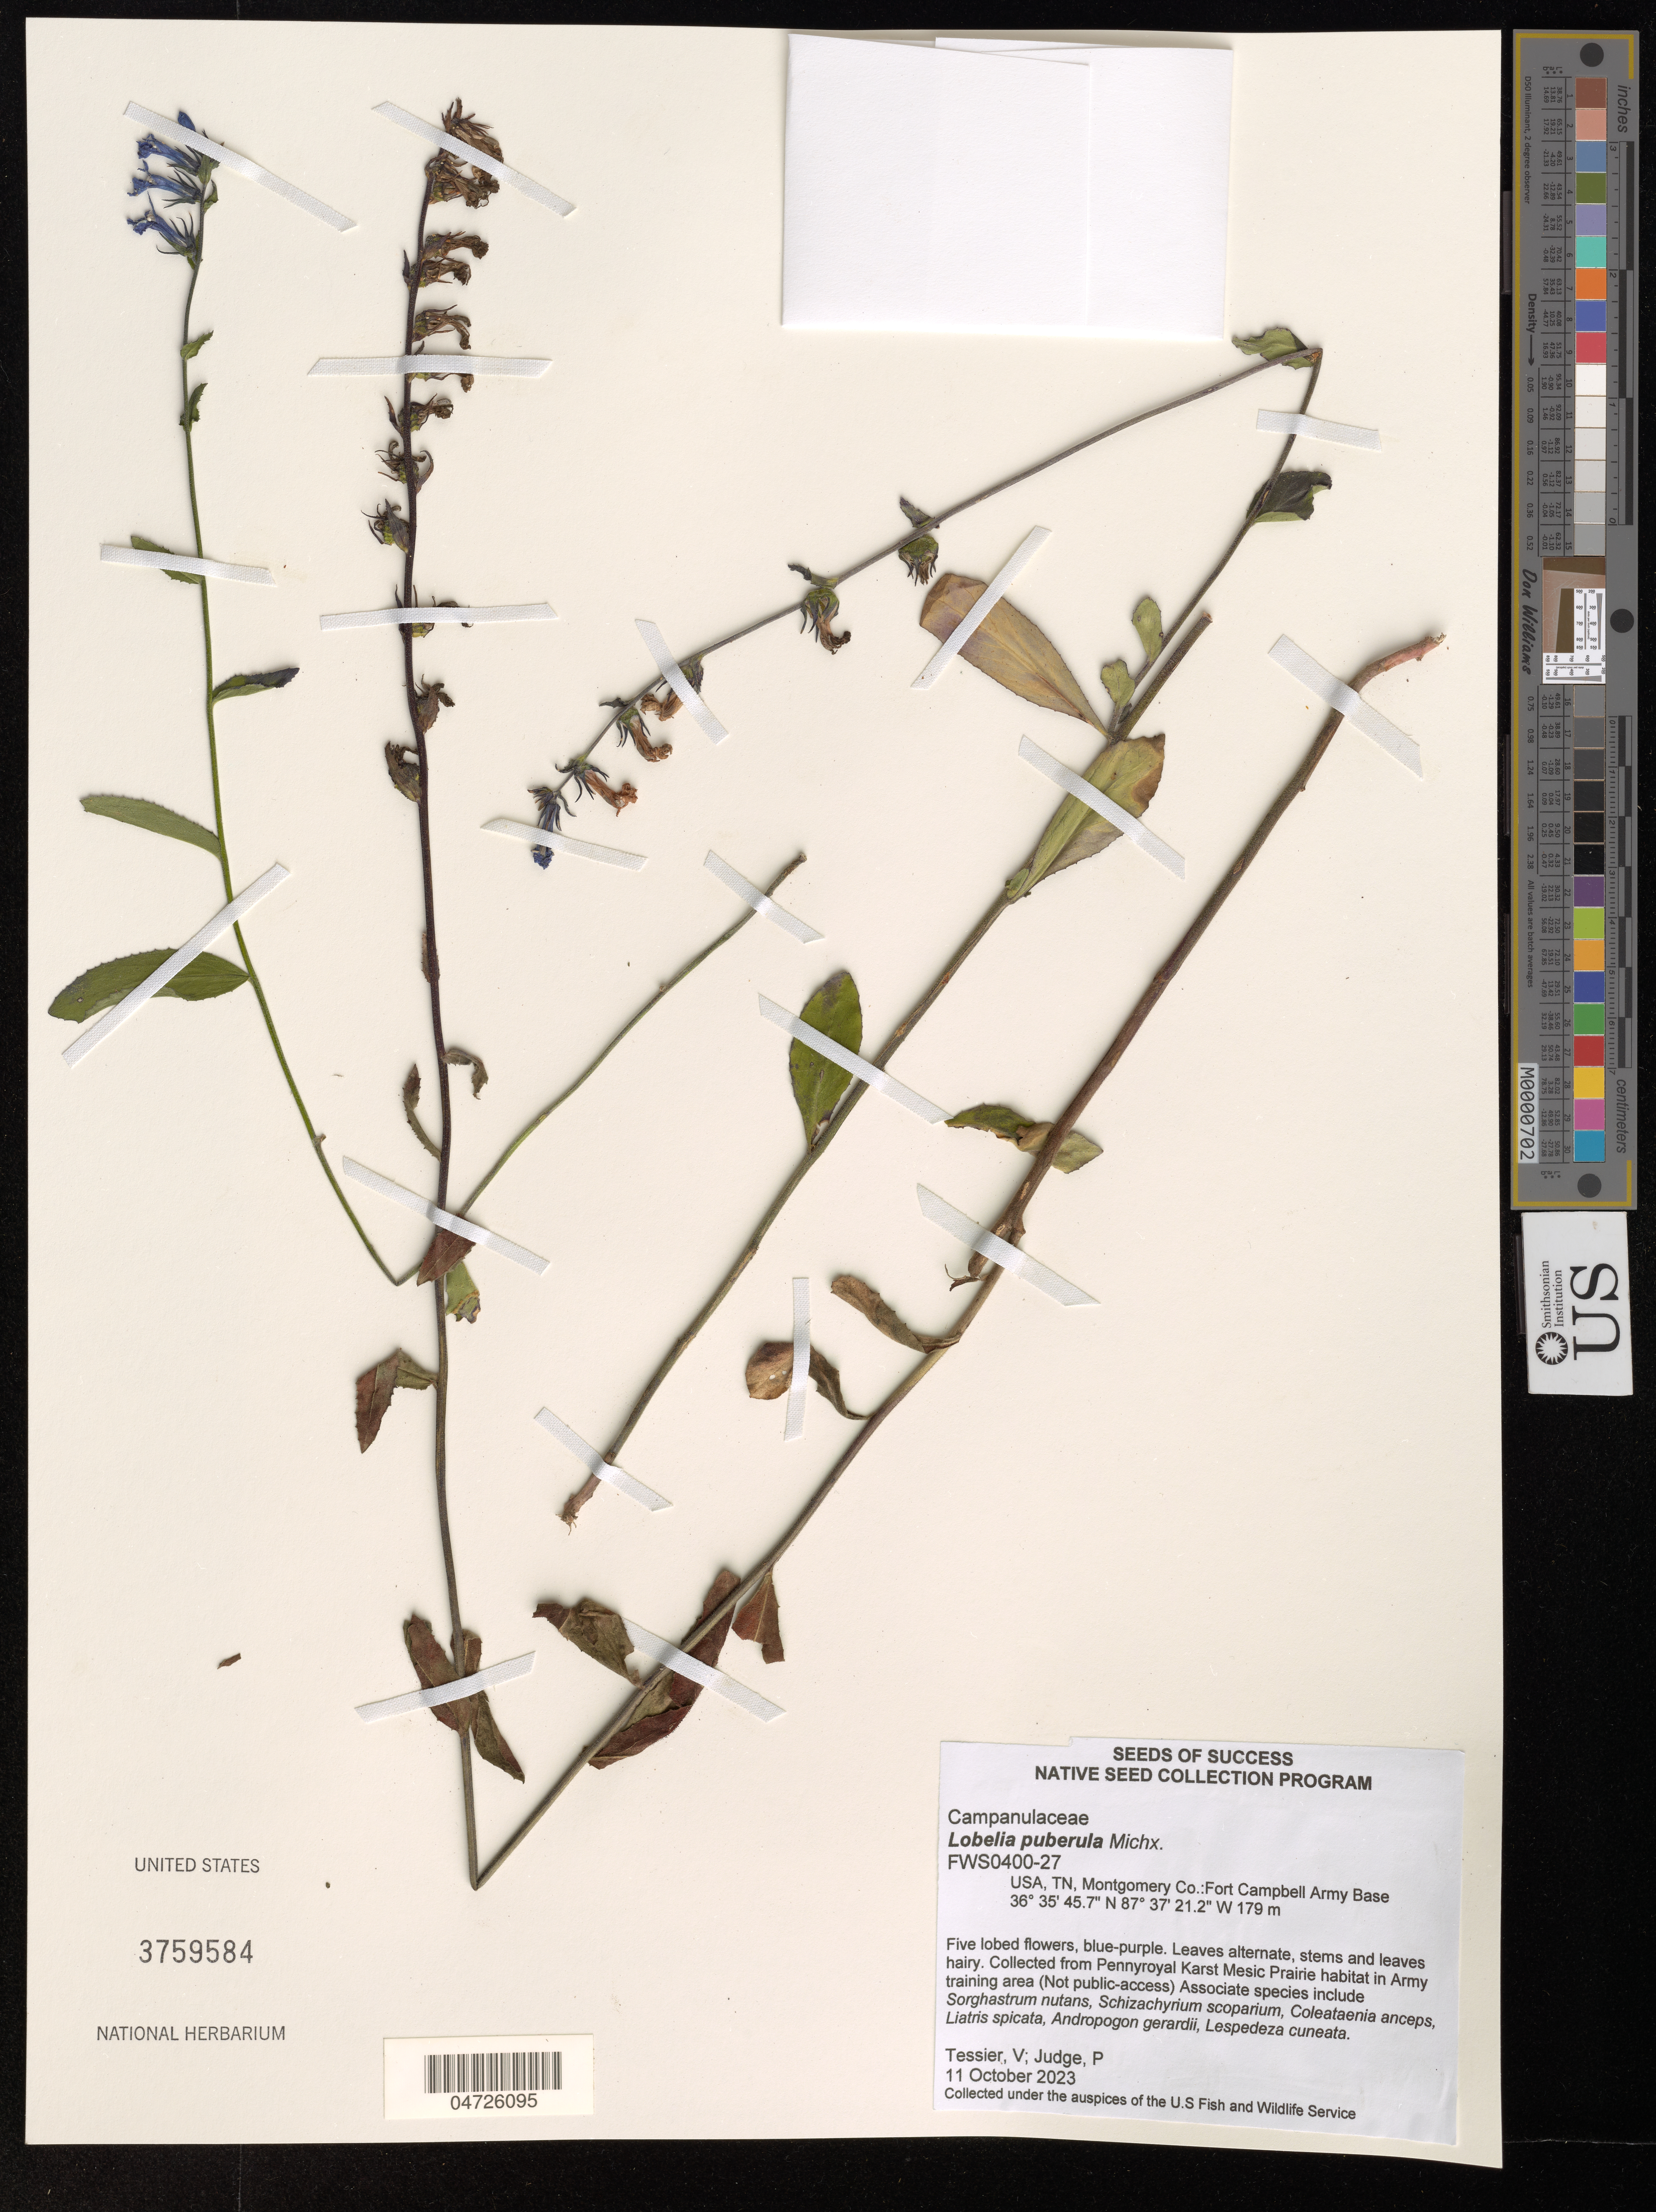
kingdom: Plantae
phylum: Tracheophyta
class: Magnoliopsida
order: Asterales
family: Campanulaceae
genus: Lobelia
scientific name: Lobelia puberula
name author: Michx.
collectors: V. Tessier & P. Judge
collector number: FWS0400-27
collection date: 2023-10-11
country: United States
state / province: Tennessee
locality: Montgomery Co.: Fort Campbell Army Base. Collected from Pennyroyal Karst Mesic Prairie habitat in Army training area (Not public-access).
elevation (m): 179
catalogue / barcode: US 3759584